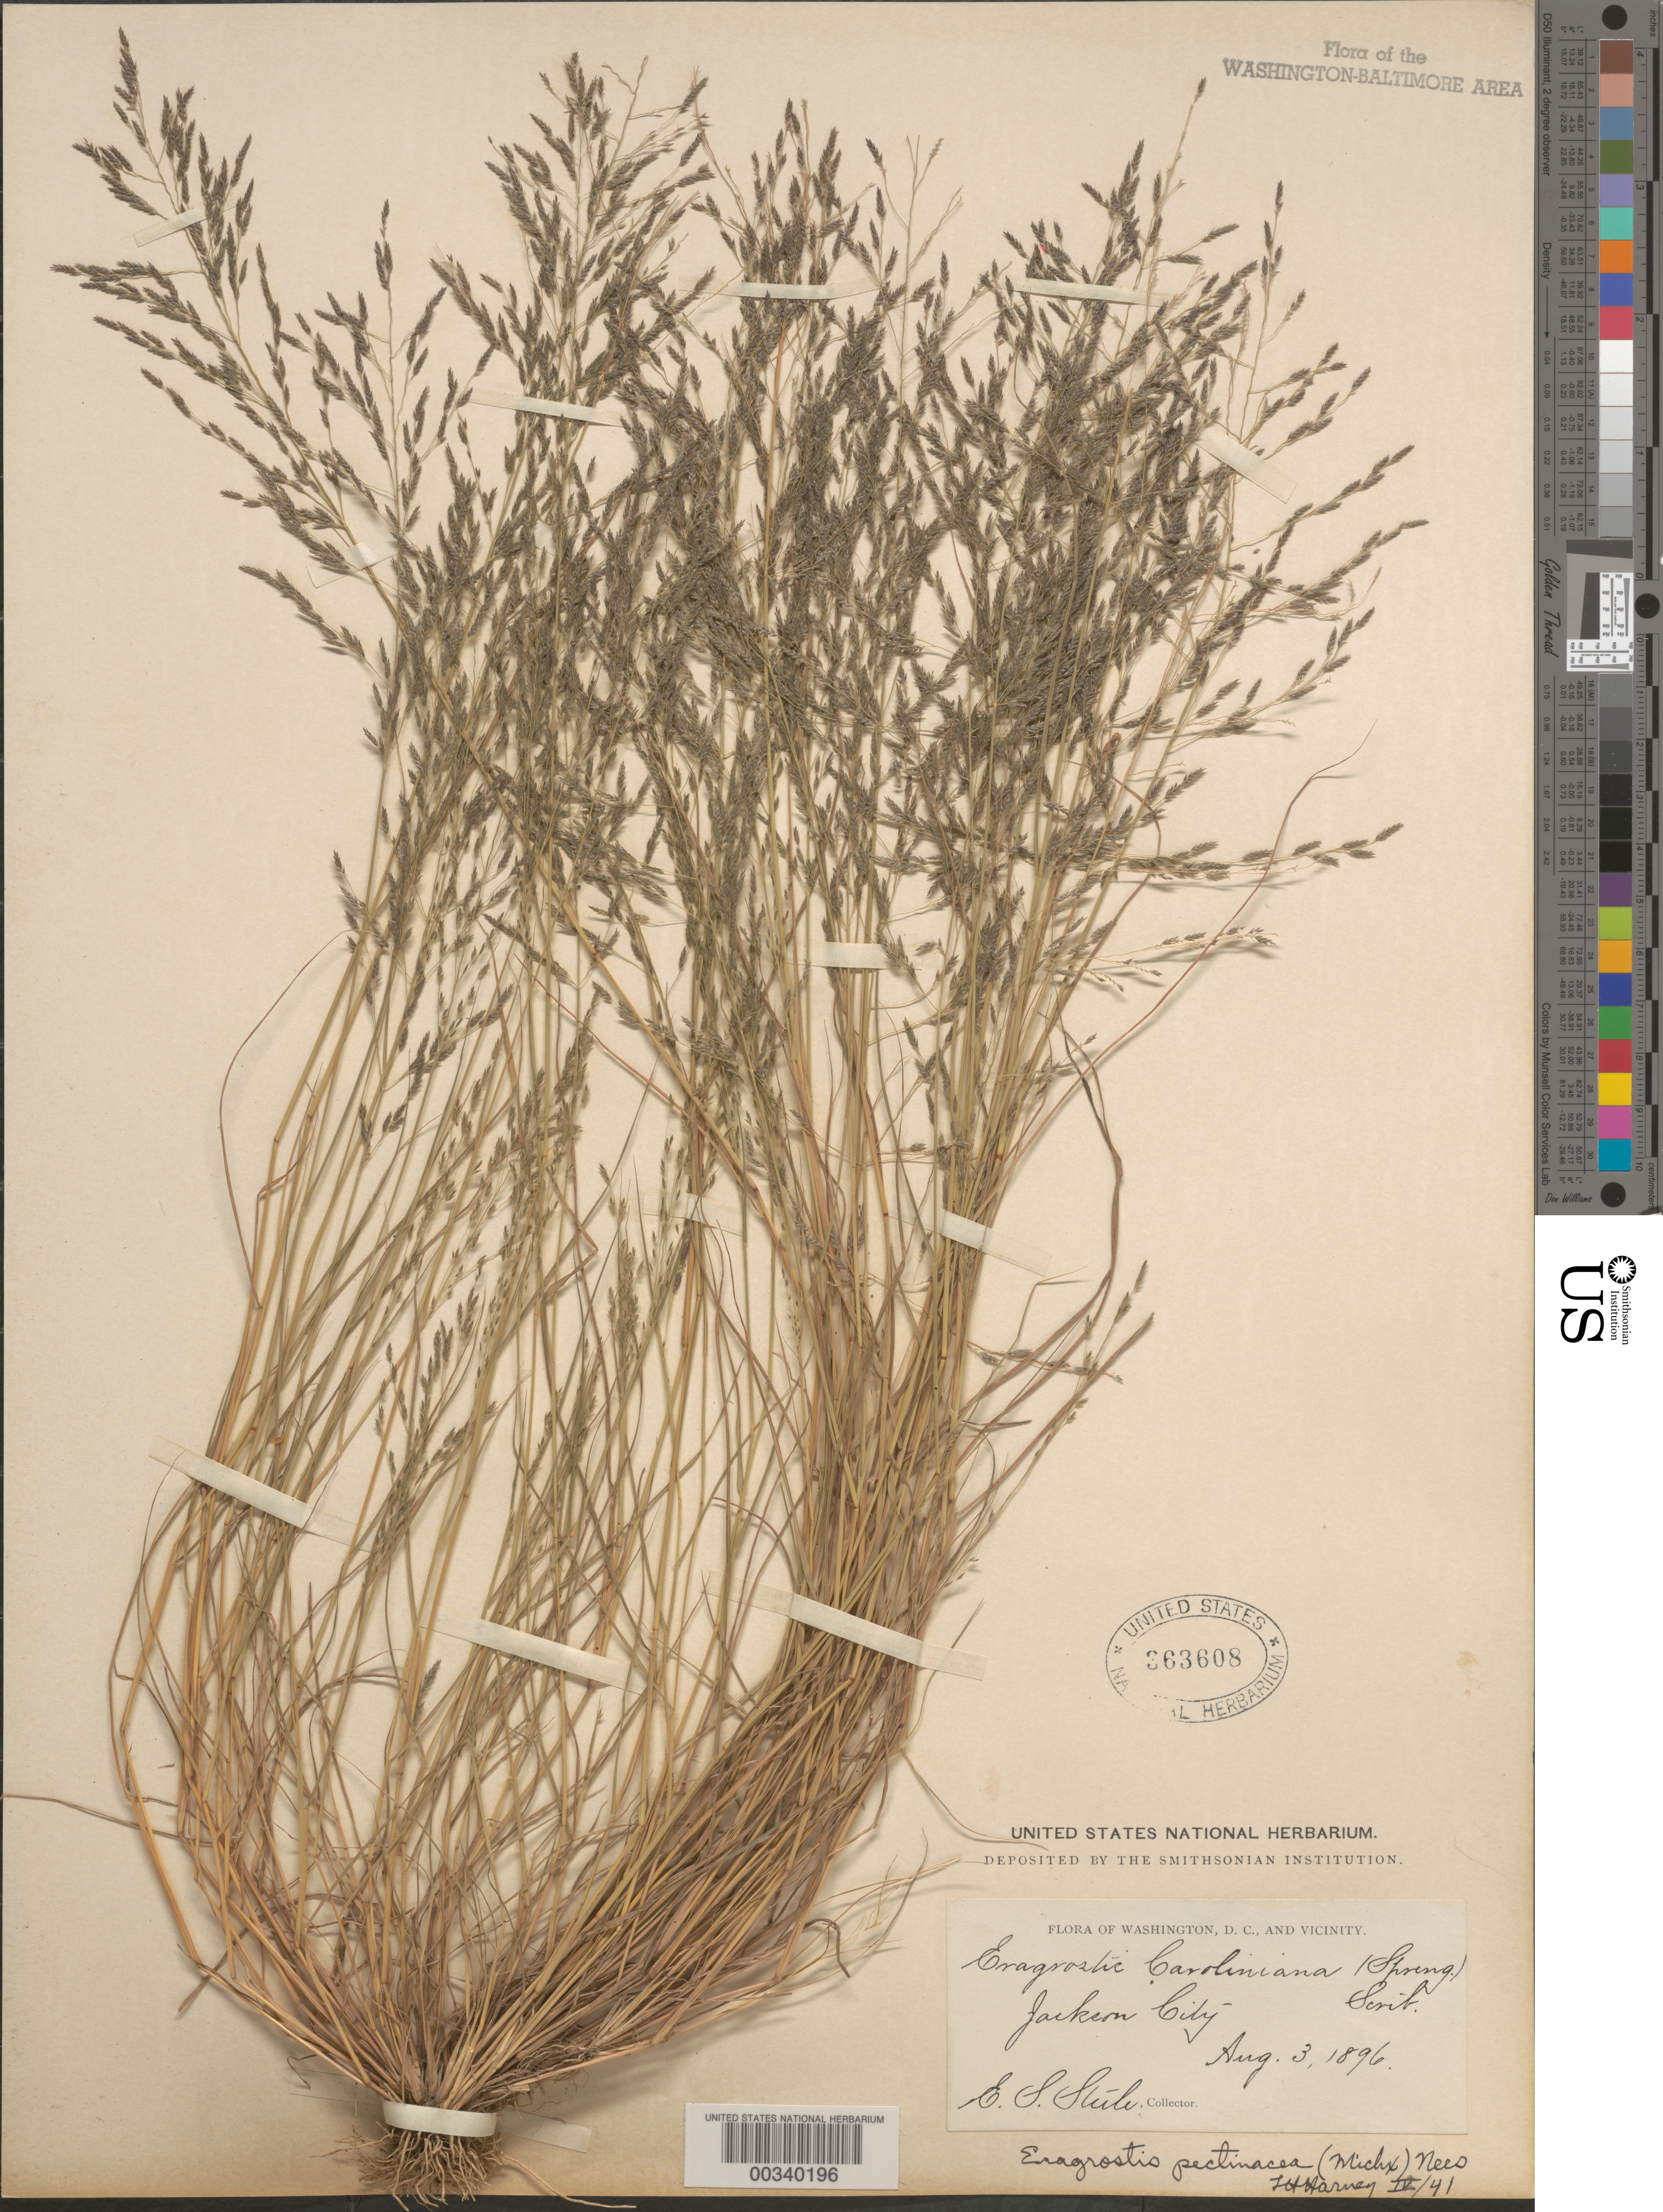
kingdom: Plantae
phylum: Tracheophyta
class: Liliopsida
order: Poales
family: Poaceae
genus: Eragrostis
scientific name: Eragrostis pectinacea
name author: (Michx.) Nees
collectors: E. Steele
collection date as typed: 03 Aug 1896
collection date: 1896-08-03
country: United States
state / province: Virginia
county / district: Arlington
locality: Jackson City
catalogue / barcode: US 363608